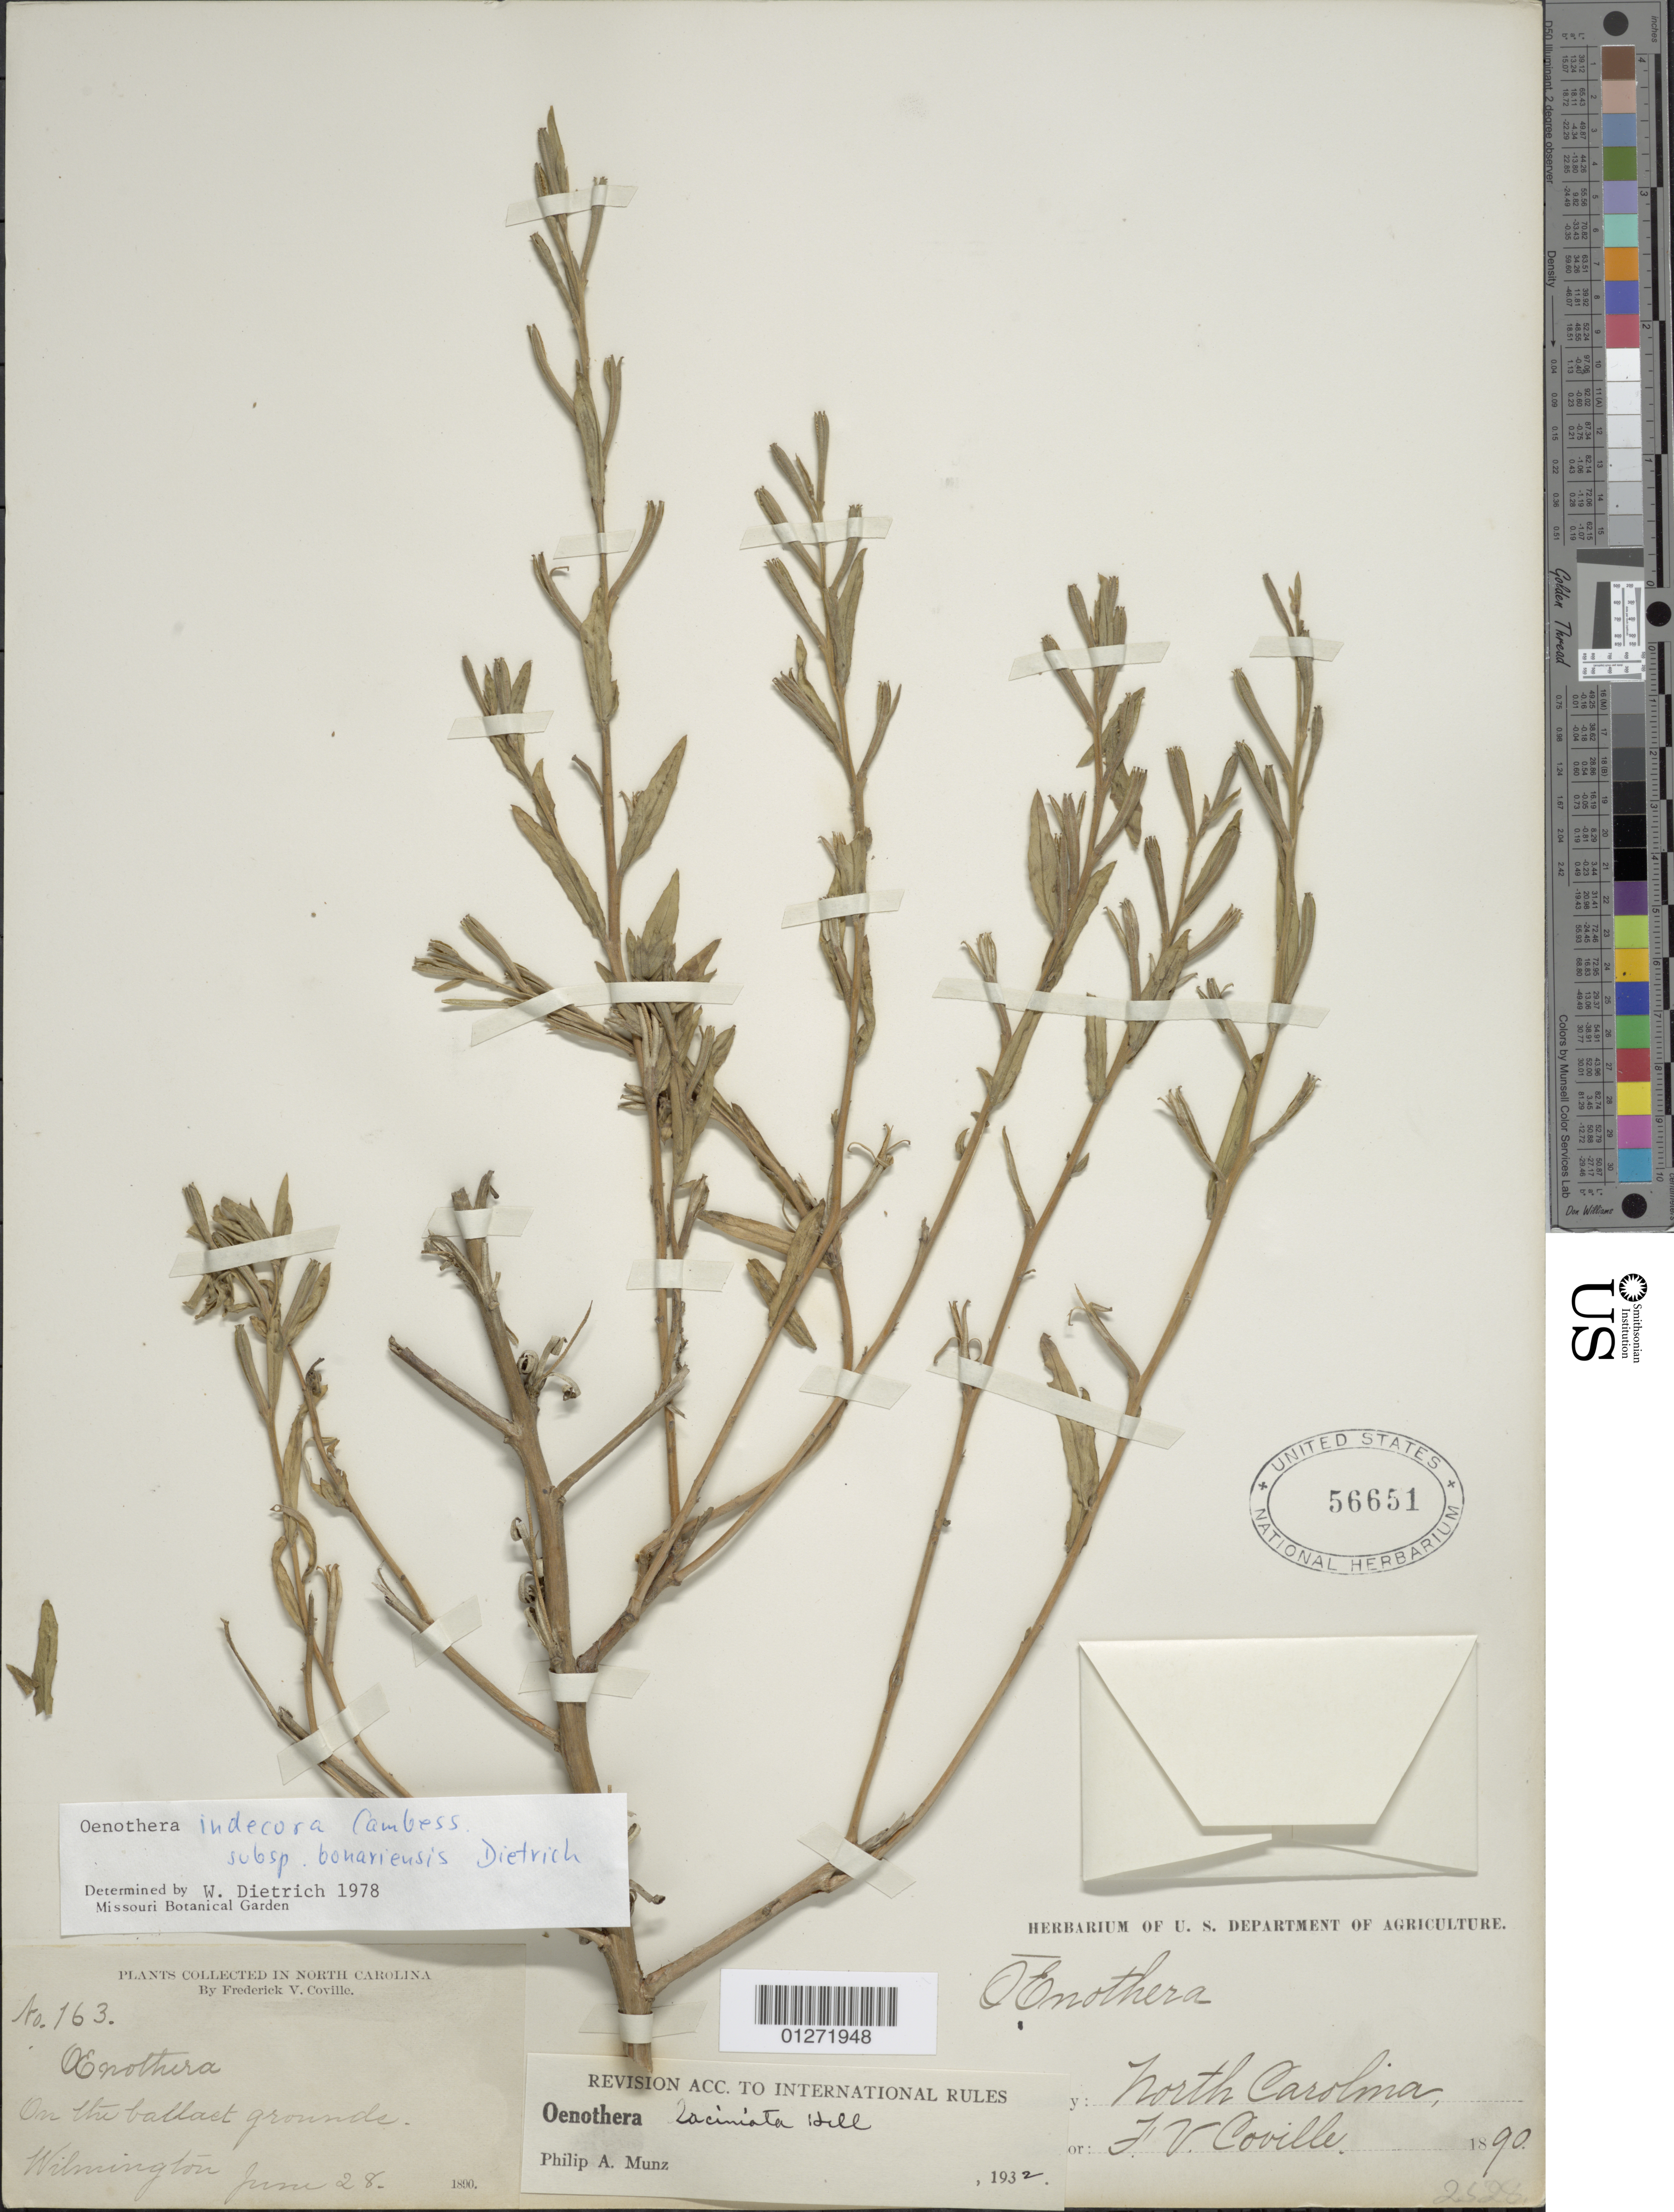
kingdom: Plantae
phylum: Tracheophyta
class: Magnoliopsida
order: Myrtales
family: Onagraceae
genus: Oenothera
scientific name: Oenothera indecora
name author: Cambess.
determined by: Wagner, W. L., (BOT), Smithsonian Institution - National Museum of Natural History (UNITED STATES)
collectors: F. V. Coville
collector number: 163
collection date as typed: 28 Jun 1890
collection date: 1890-06-28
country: United States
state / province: North Carolina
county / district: New Hanover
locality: Wilmington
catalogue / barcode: US 56651